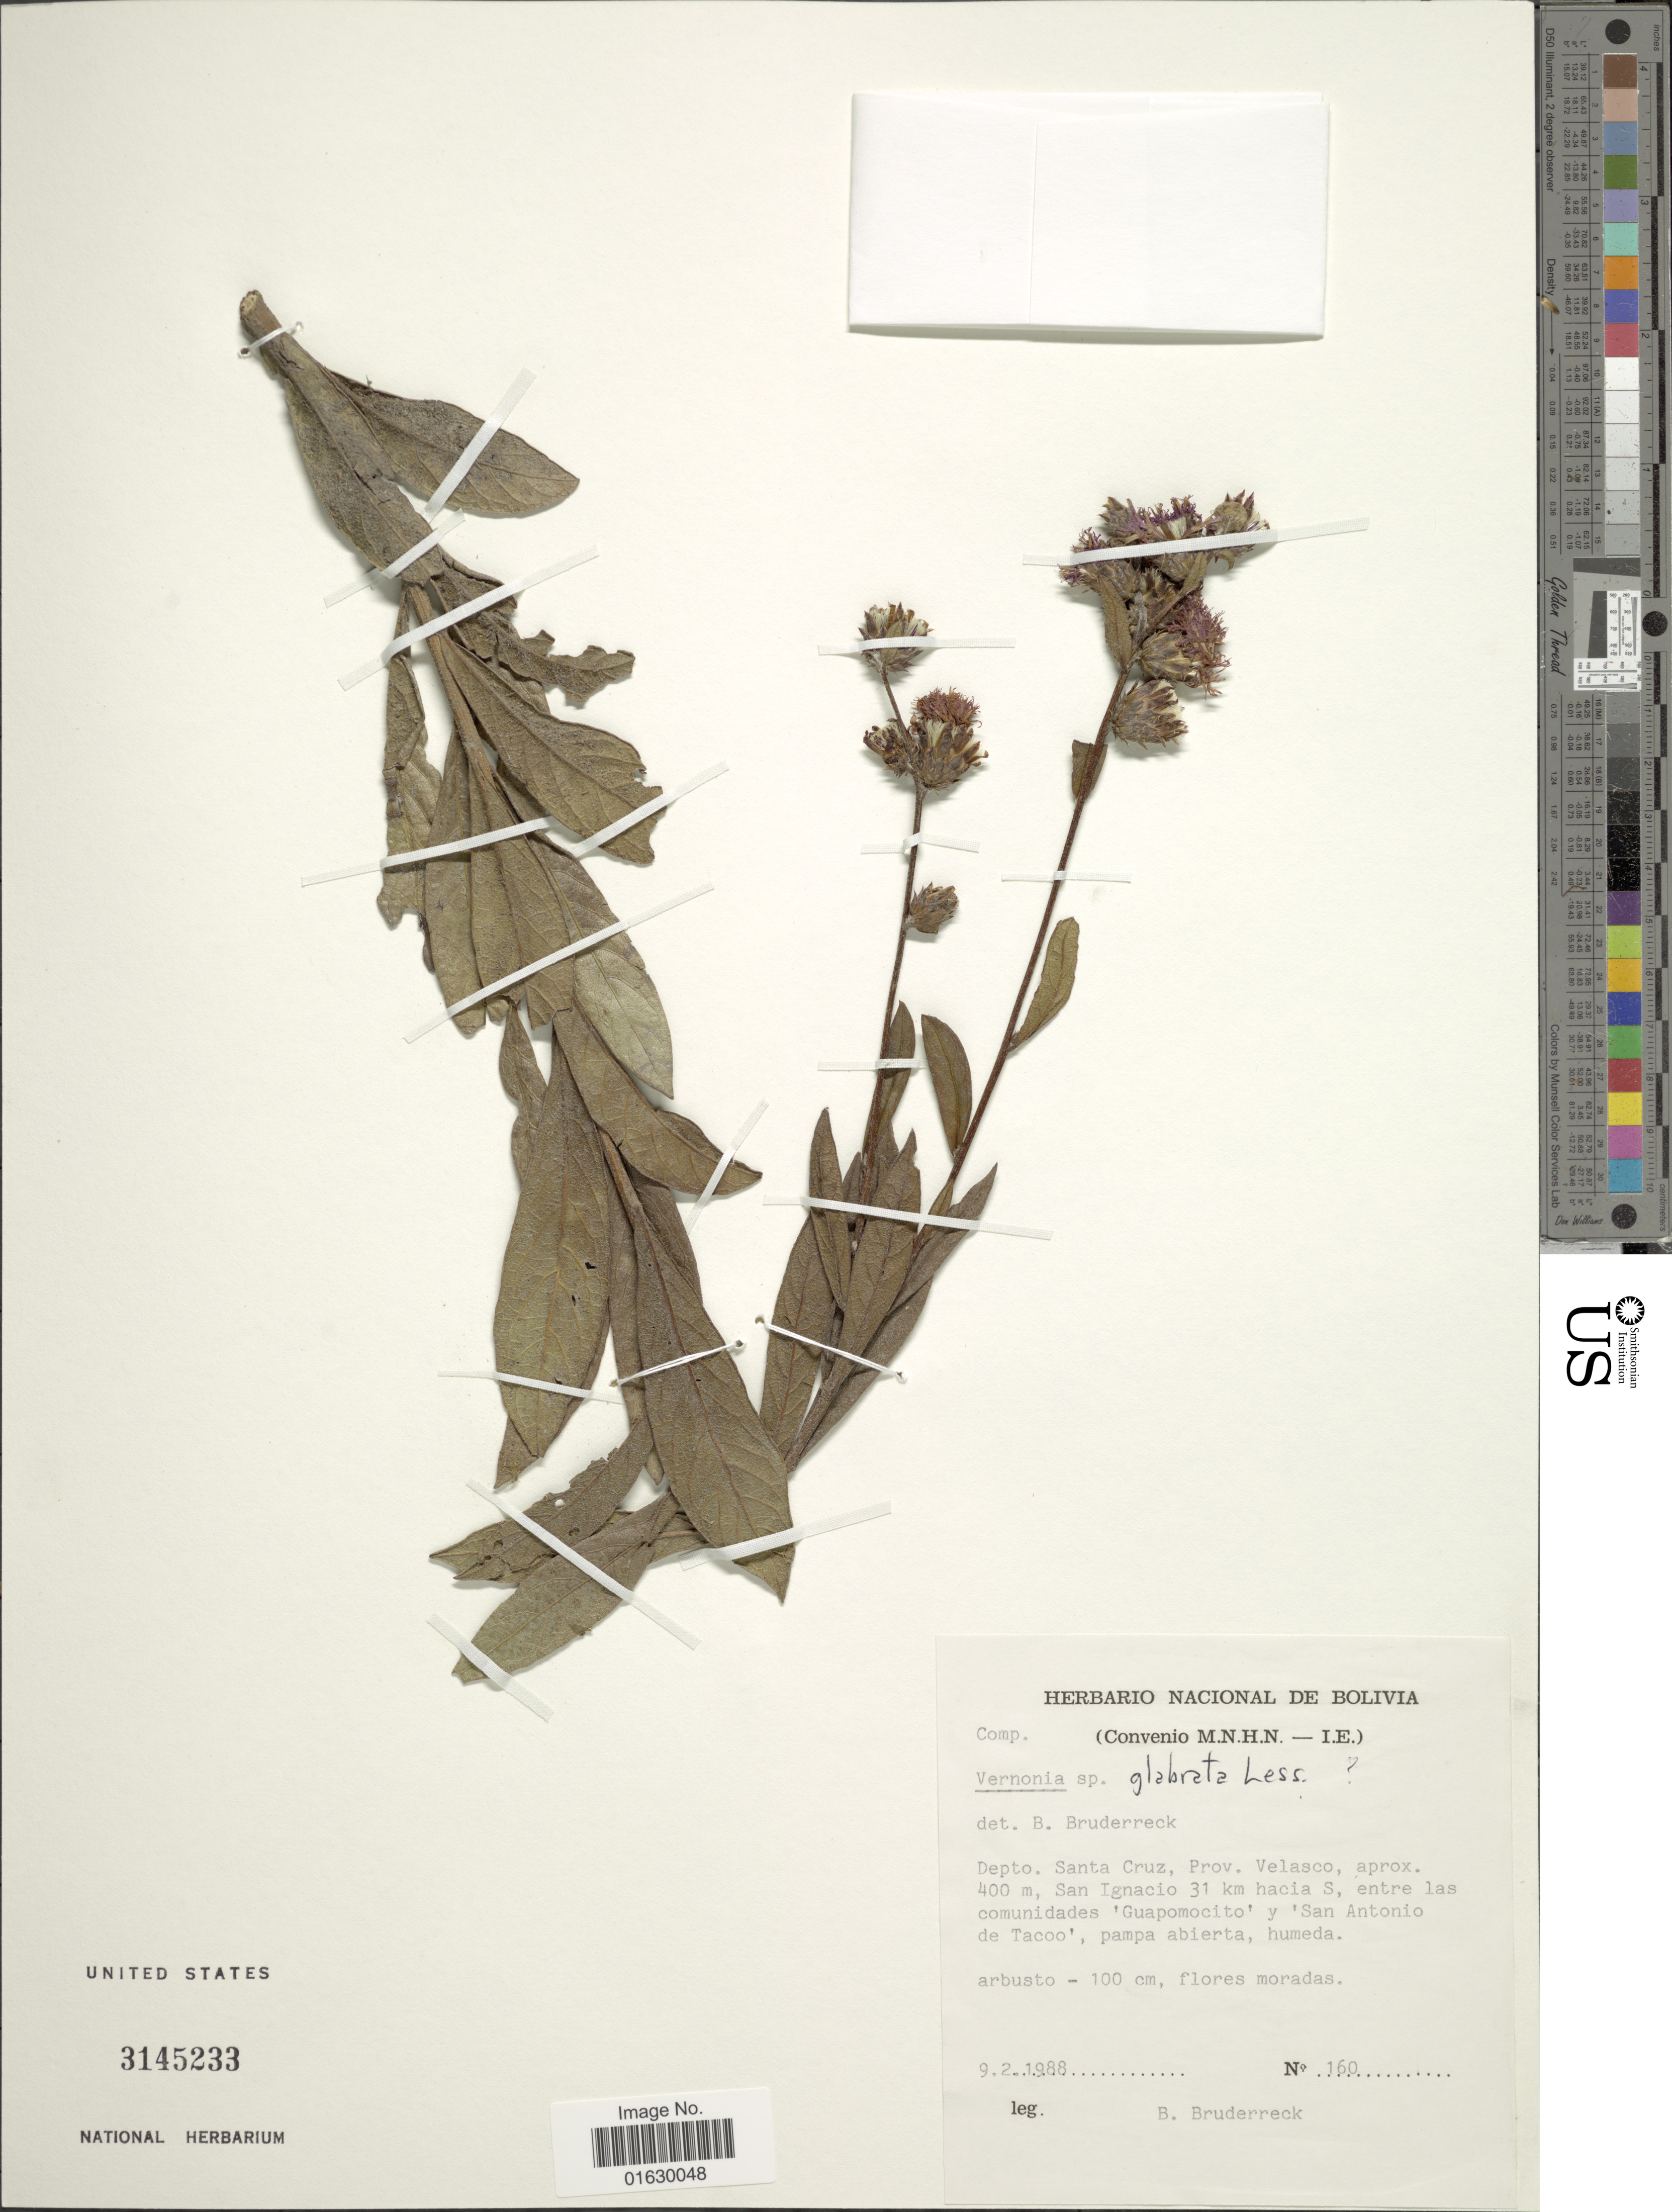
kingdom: Plantae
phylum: Tracheophyta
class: Magnoliopsida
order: Asterales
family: Asteraceae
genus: Lessingianthus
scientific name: Lessingianthus glabratus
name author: (Less.) H. Rob.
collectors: B. Bruderreck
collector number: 160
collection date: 1988-02-09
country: Bolivia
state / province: Santa Cruz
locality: Depto. Santa Cruz, Prov. Velasco, San Ignacio 31 km hacia S, entre las comunidades 'Guapomocito' y 'San Antonio de Tacoo', pampa abierta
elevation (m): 400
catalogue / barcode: US 3145233